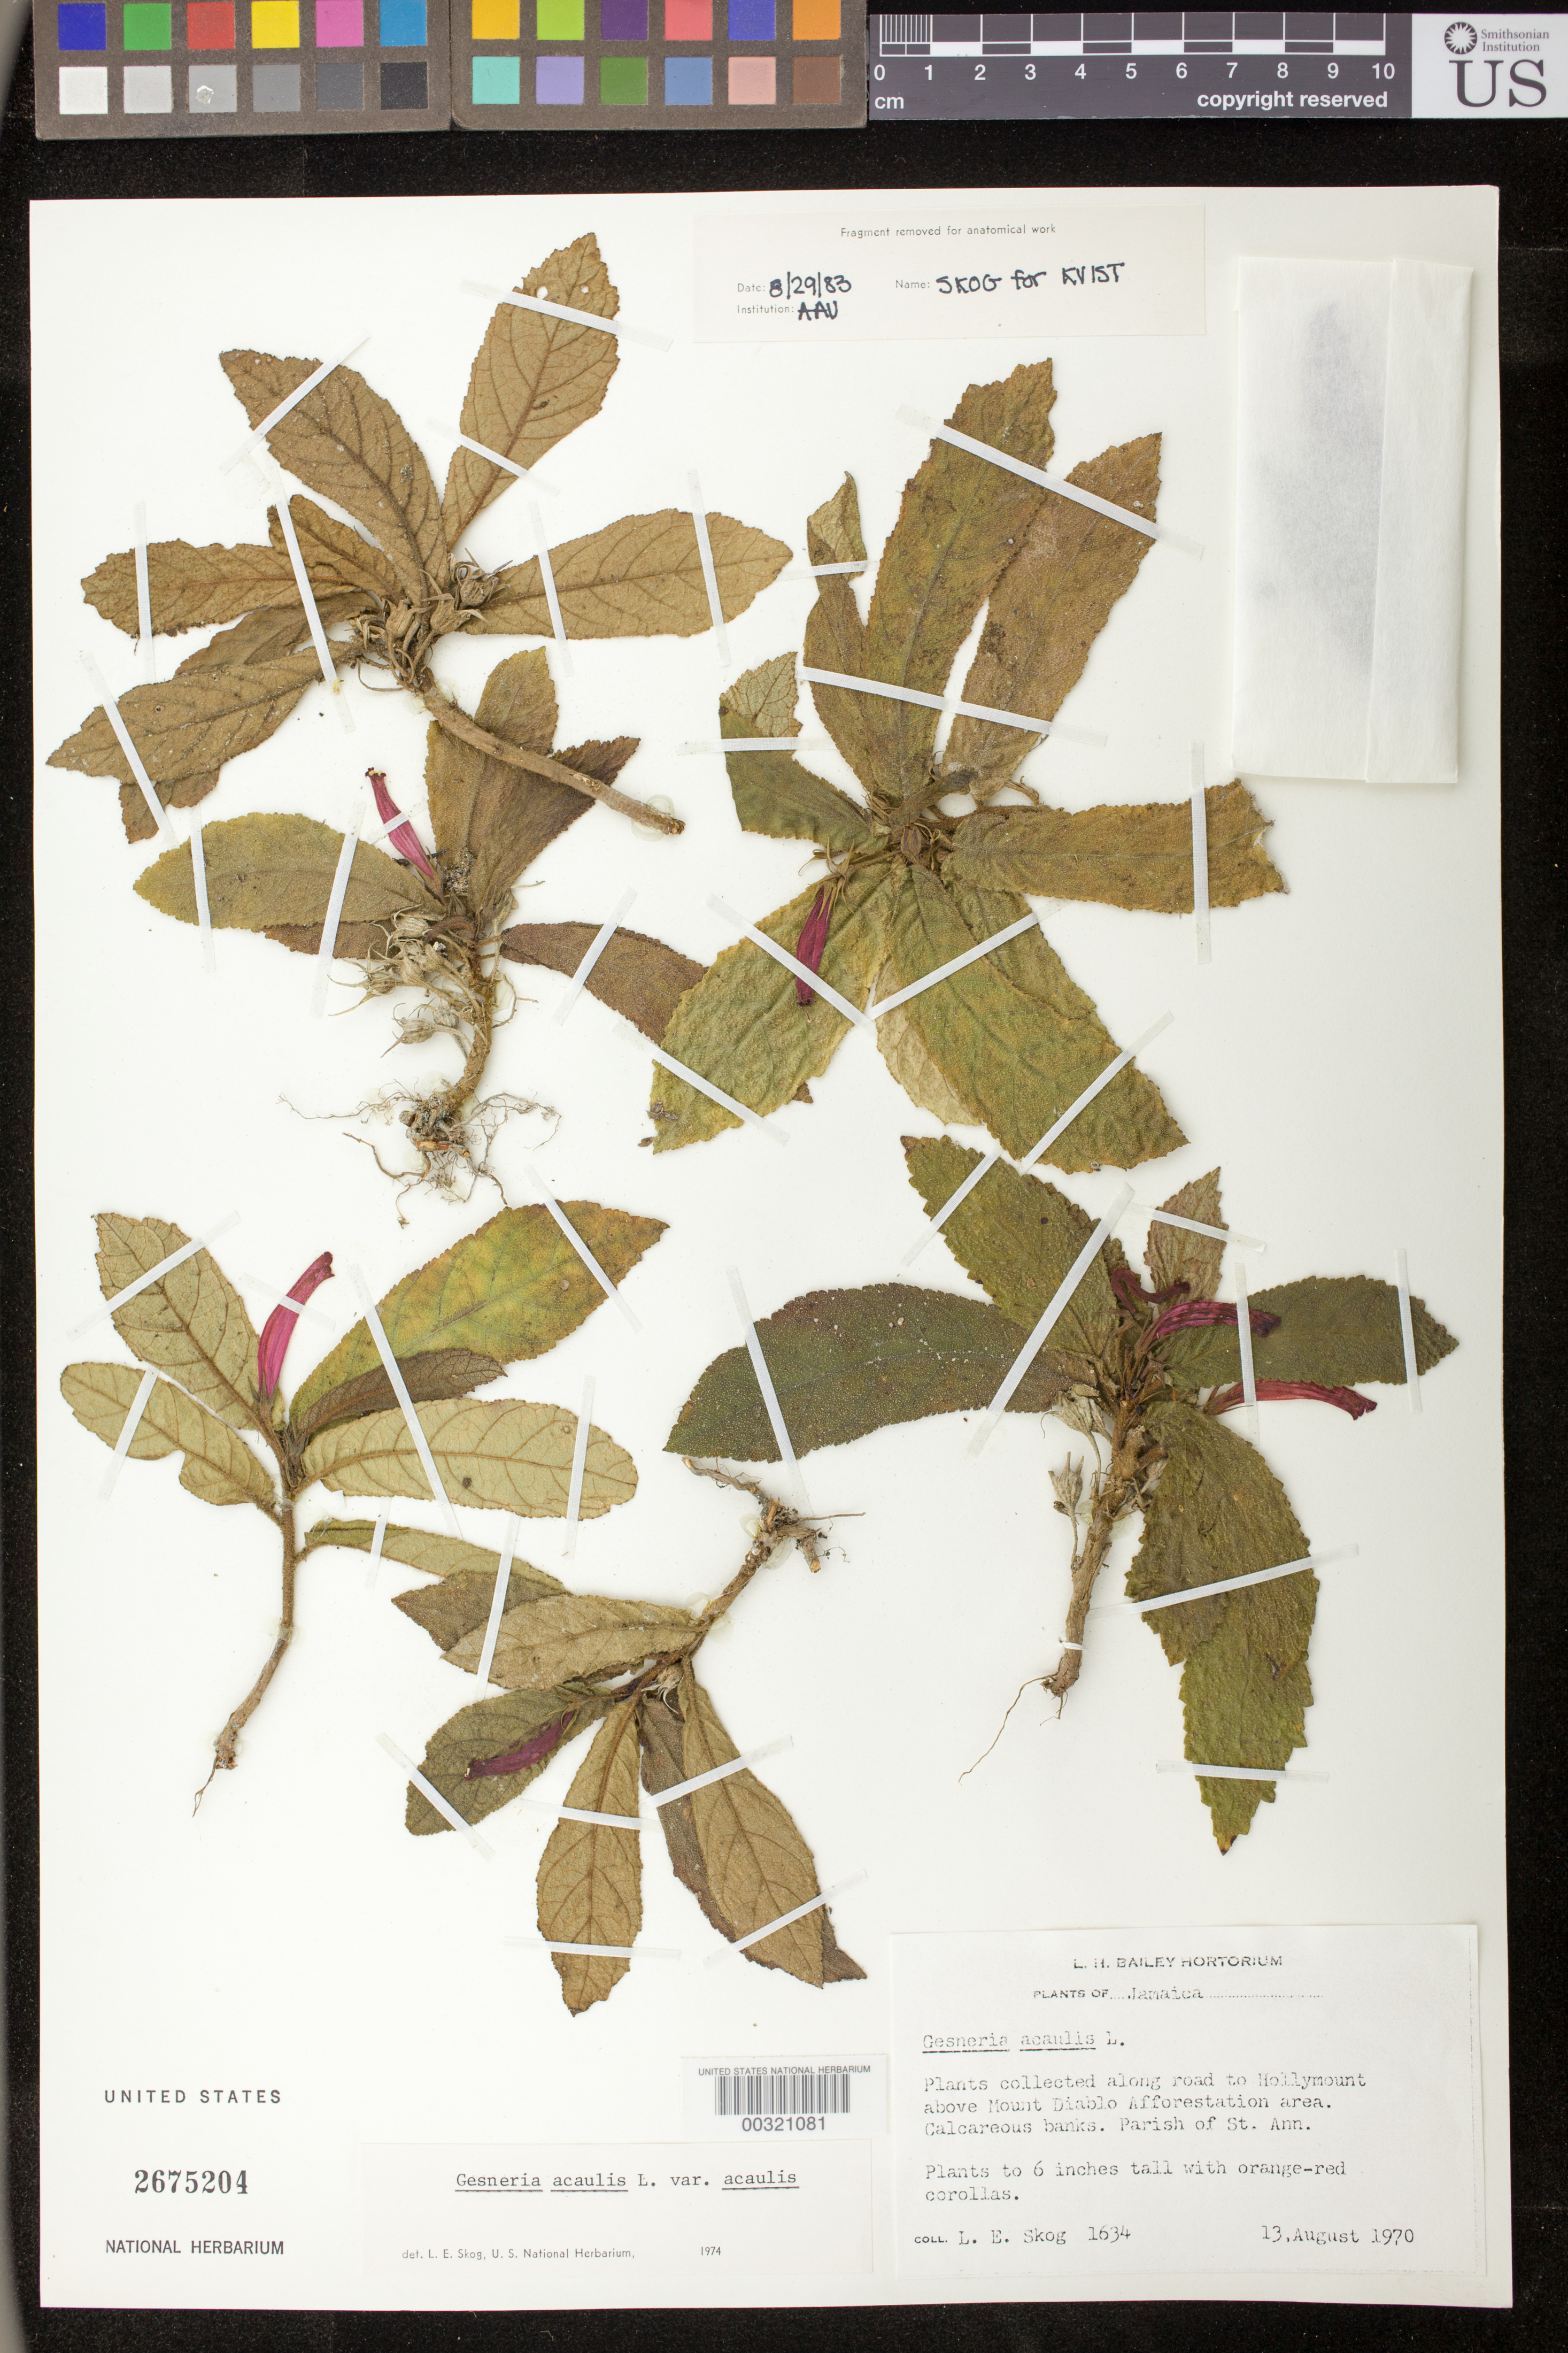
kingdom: Plantae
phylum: Tracheophyta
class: Magnoliopsida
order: Lamiales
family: Gesneriaceae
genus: Gesneria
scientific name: Gesneria acaulis var. acaulis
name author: L.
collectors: L. E. Skog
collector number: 1634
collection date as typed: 13 Aug 1970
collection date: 1970-08-13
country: Jamaica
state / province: Saint Ann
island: Jamaica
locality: Along road to Hollymount above Mount Diablo Afforestation area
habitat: Calcareous banks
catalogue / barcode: US 2675204